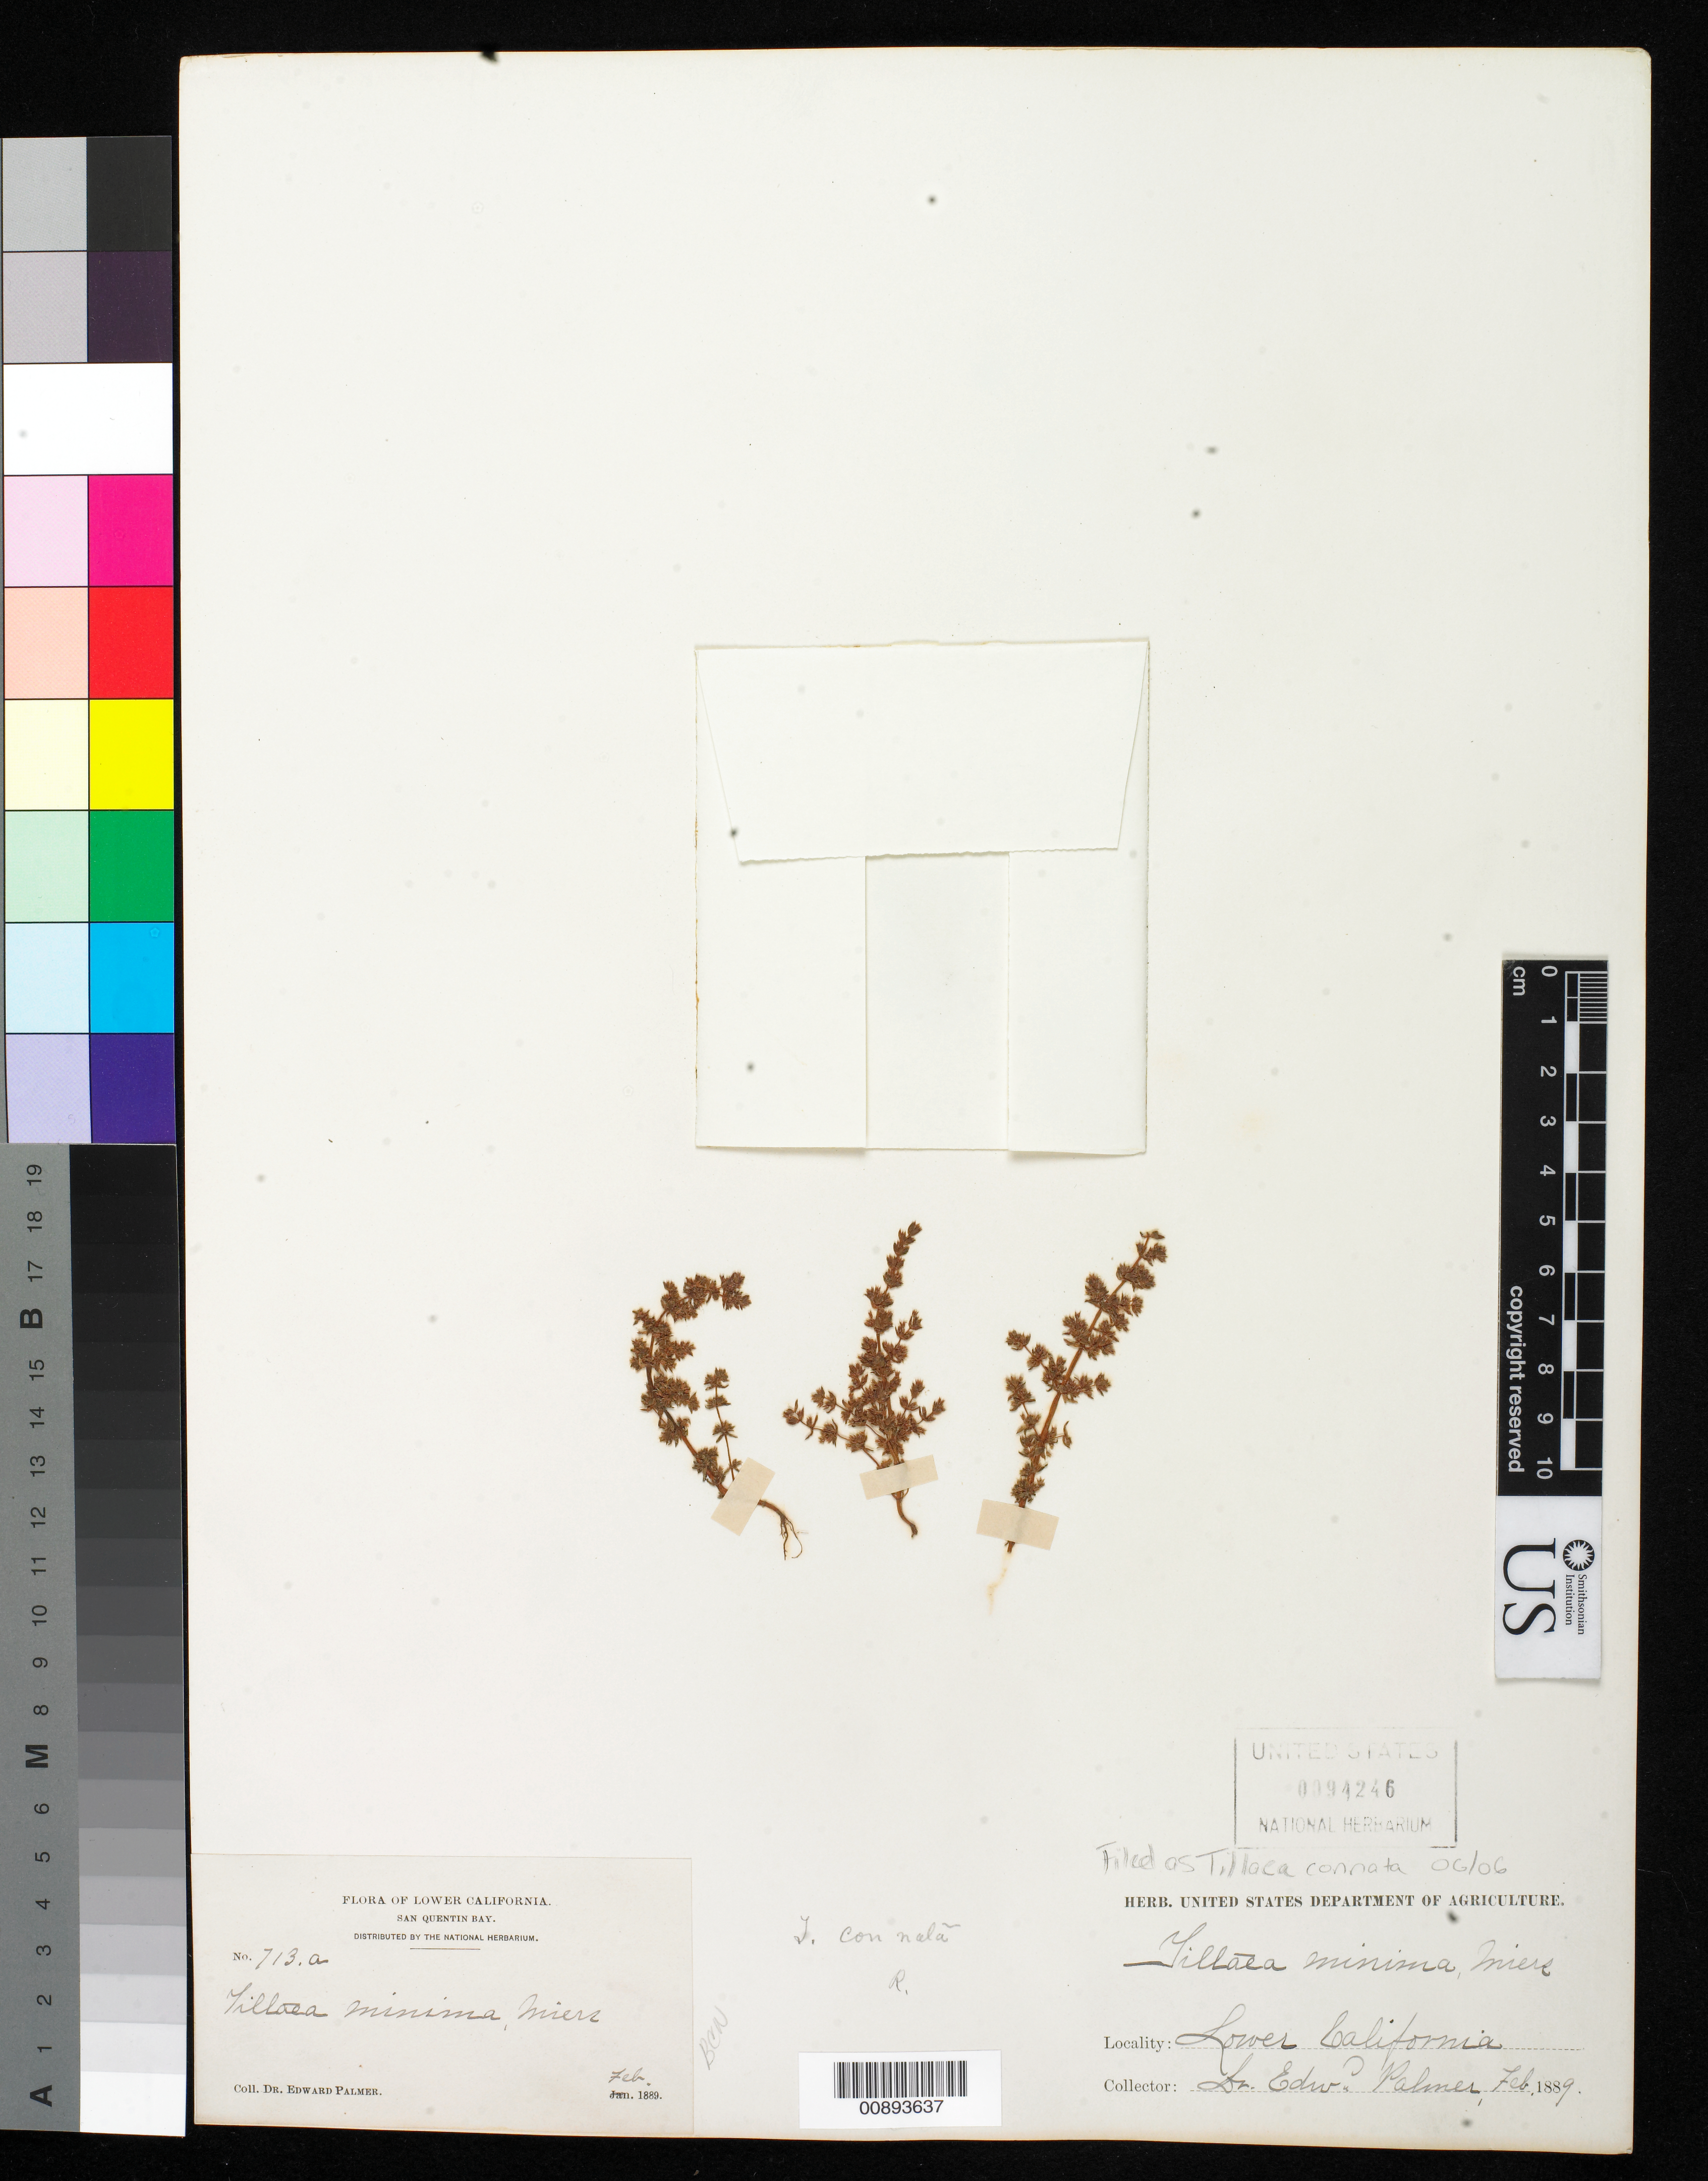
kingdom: Plantae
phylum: Tracheophyta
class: Magnoliopsida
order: Saxifragales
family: Crassulaceae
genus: Crassula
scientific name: Crassula connata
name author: (Ruiz & Pav.) A. Berger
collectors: E. Palmer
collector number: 713 a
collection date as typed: Feb 1889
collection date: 1889-02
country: Mexico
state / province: Baja California Norte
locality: San Quentin Bay, Baja California.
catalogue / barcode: US 94246